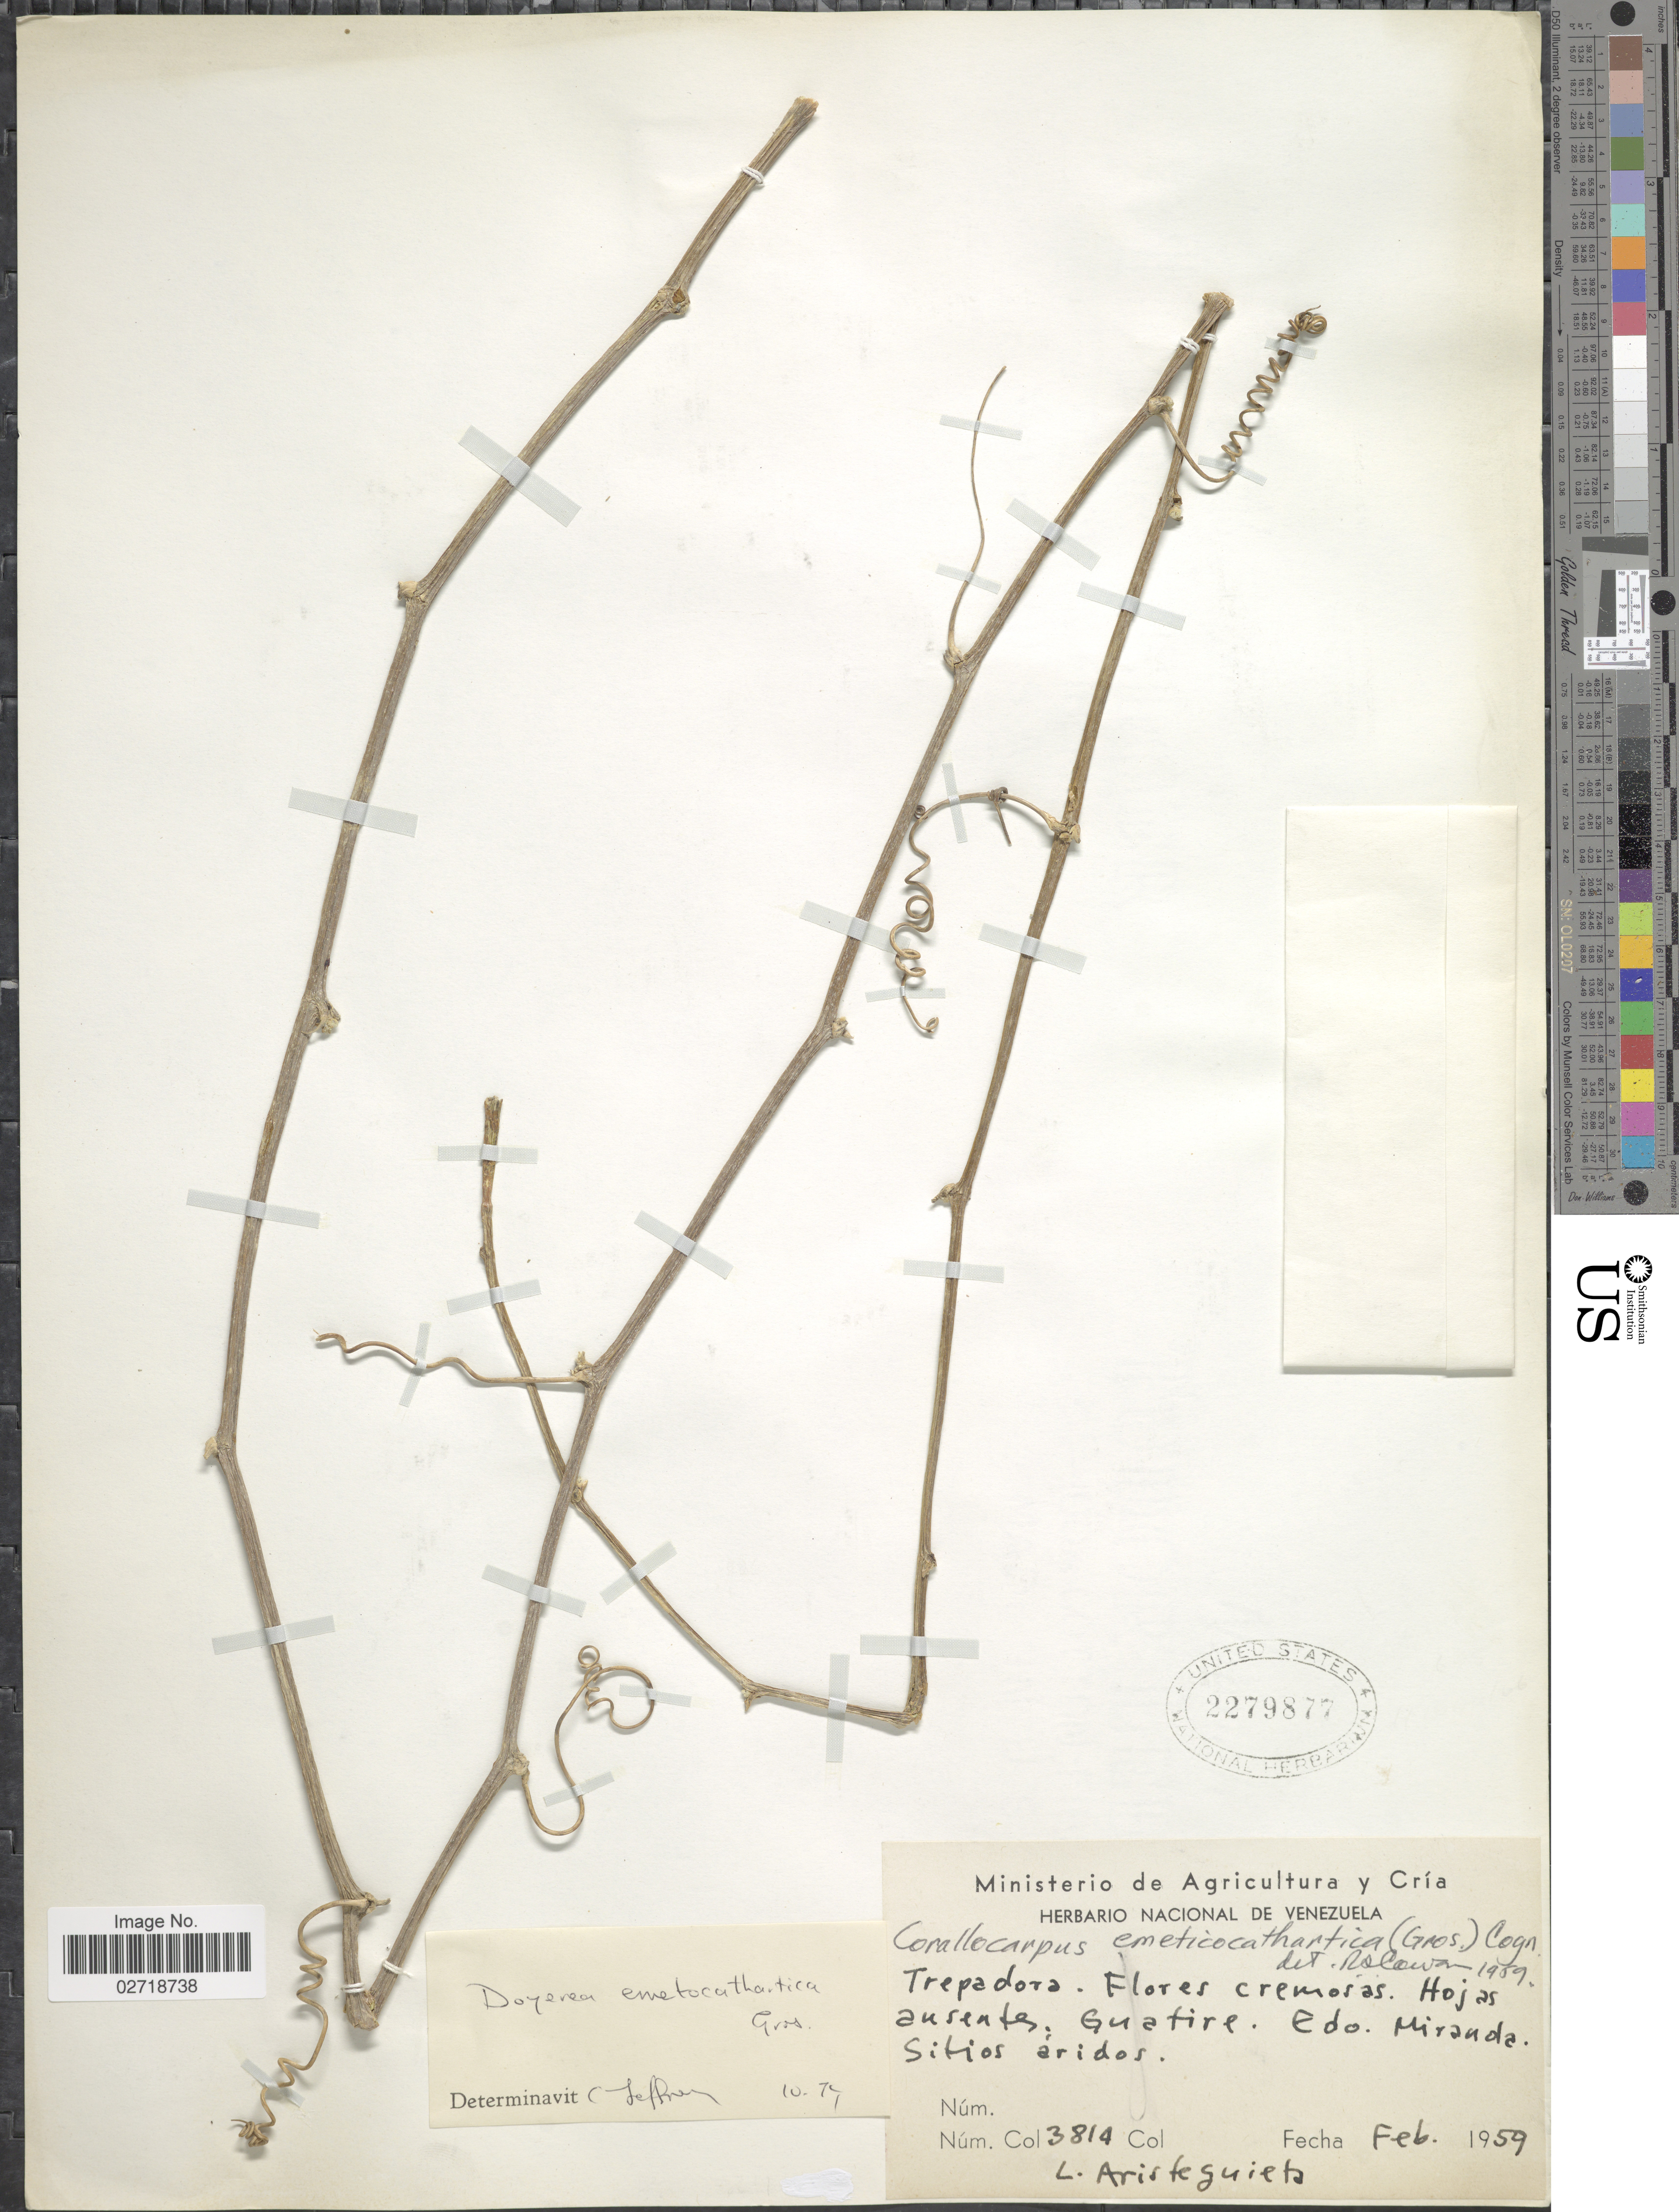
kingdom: Plantae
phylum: Tracheophyta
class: Magnoliopsida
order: Cucurbitales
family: Cucurbitaceae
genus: Doyerea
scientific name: Doyerea emetocathartica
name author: Grousordy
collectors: L. Aristeguieta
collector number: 3814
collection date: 1959-02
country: Venezuela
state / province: Miranda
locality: Guatire. Trepadora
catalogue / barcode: US 2279877